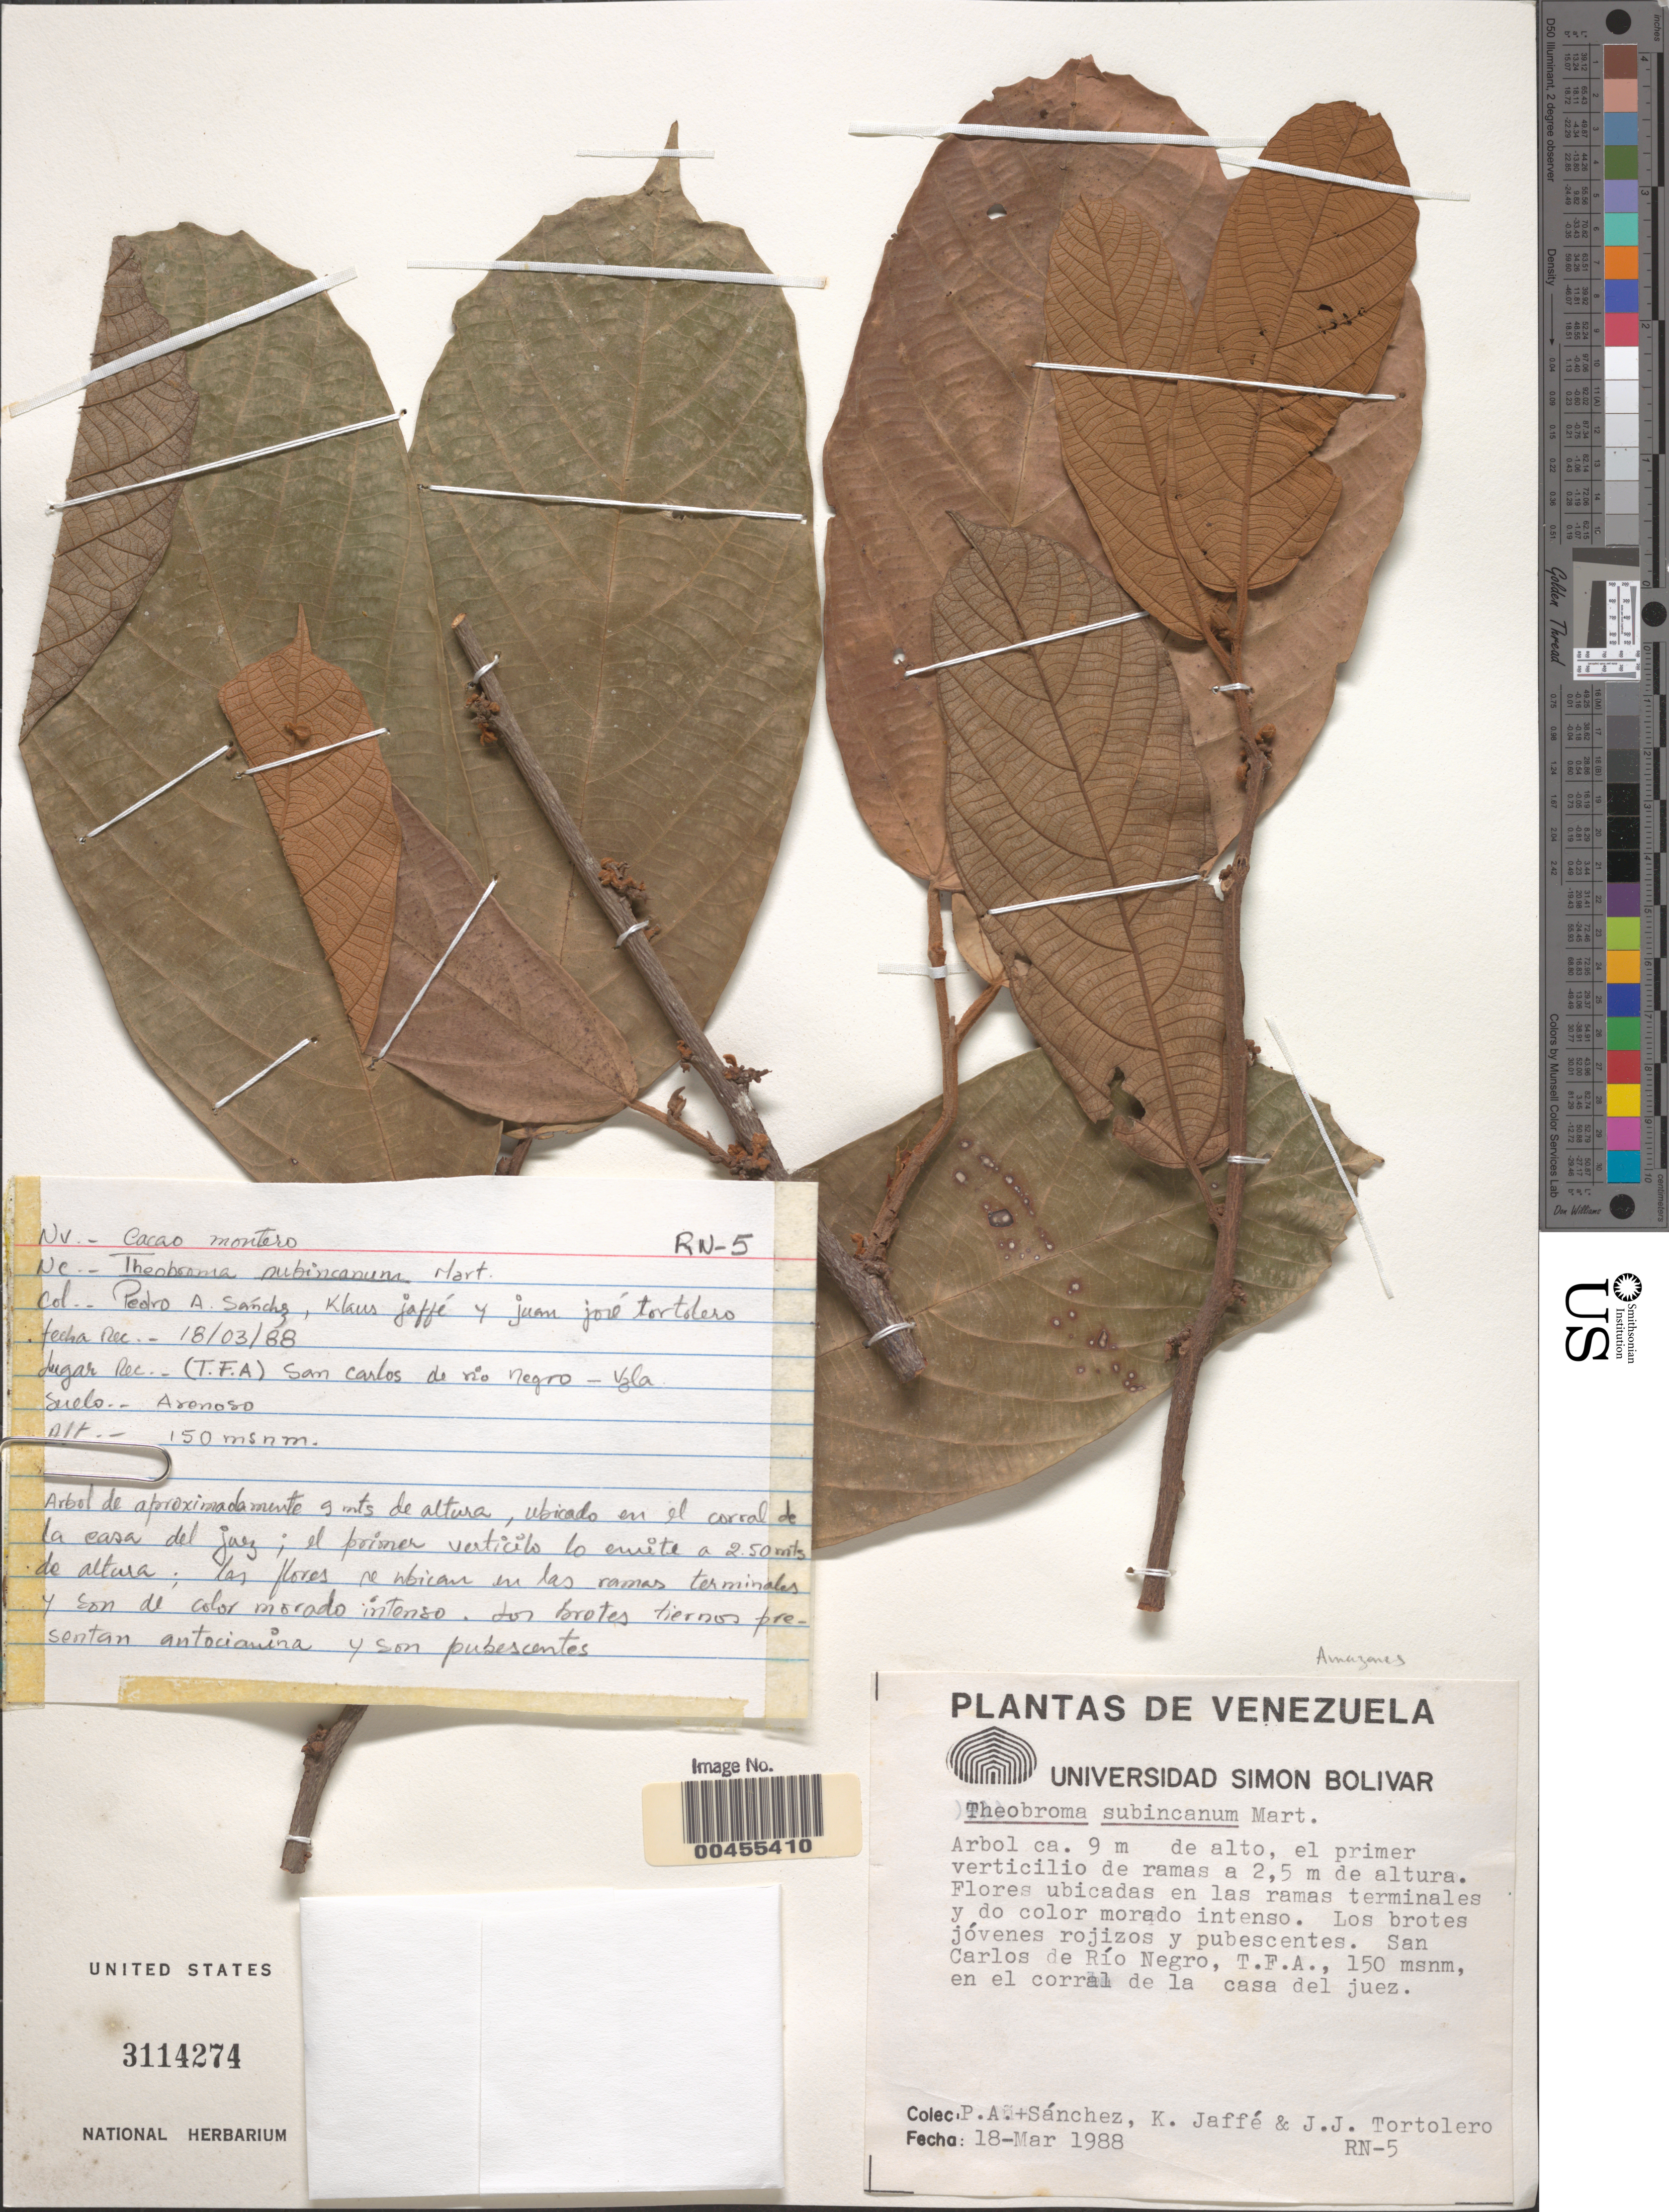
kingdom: Plantae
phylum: Tracheophyta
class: Magnoliopsida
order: Malvales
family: Malvaceae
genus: Theobroma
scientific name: Theobroma subincanum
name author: Mart.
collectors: P. Sánchez, K. Jaffé & J. Tortolero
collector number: RN-5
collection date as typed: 18 Mar 1988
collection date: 1988-03-18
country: Venezuela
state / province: Amazonas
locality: San Carlos de Río Negro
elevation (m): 150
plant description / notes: Common name: cacao montero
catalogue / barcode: US 3114274